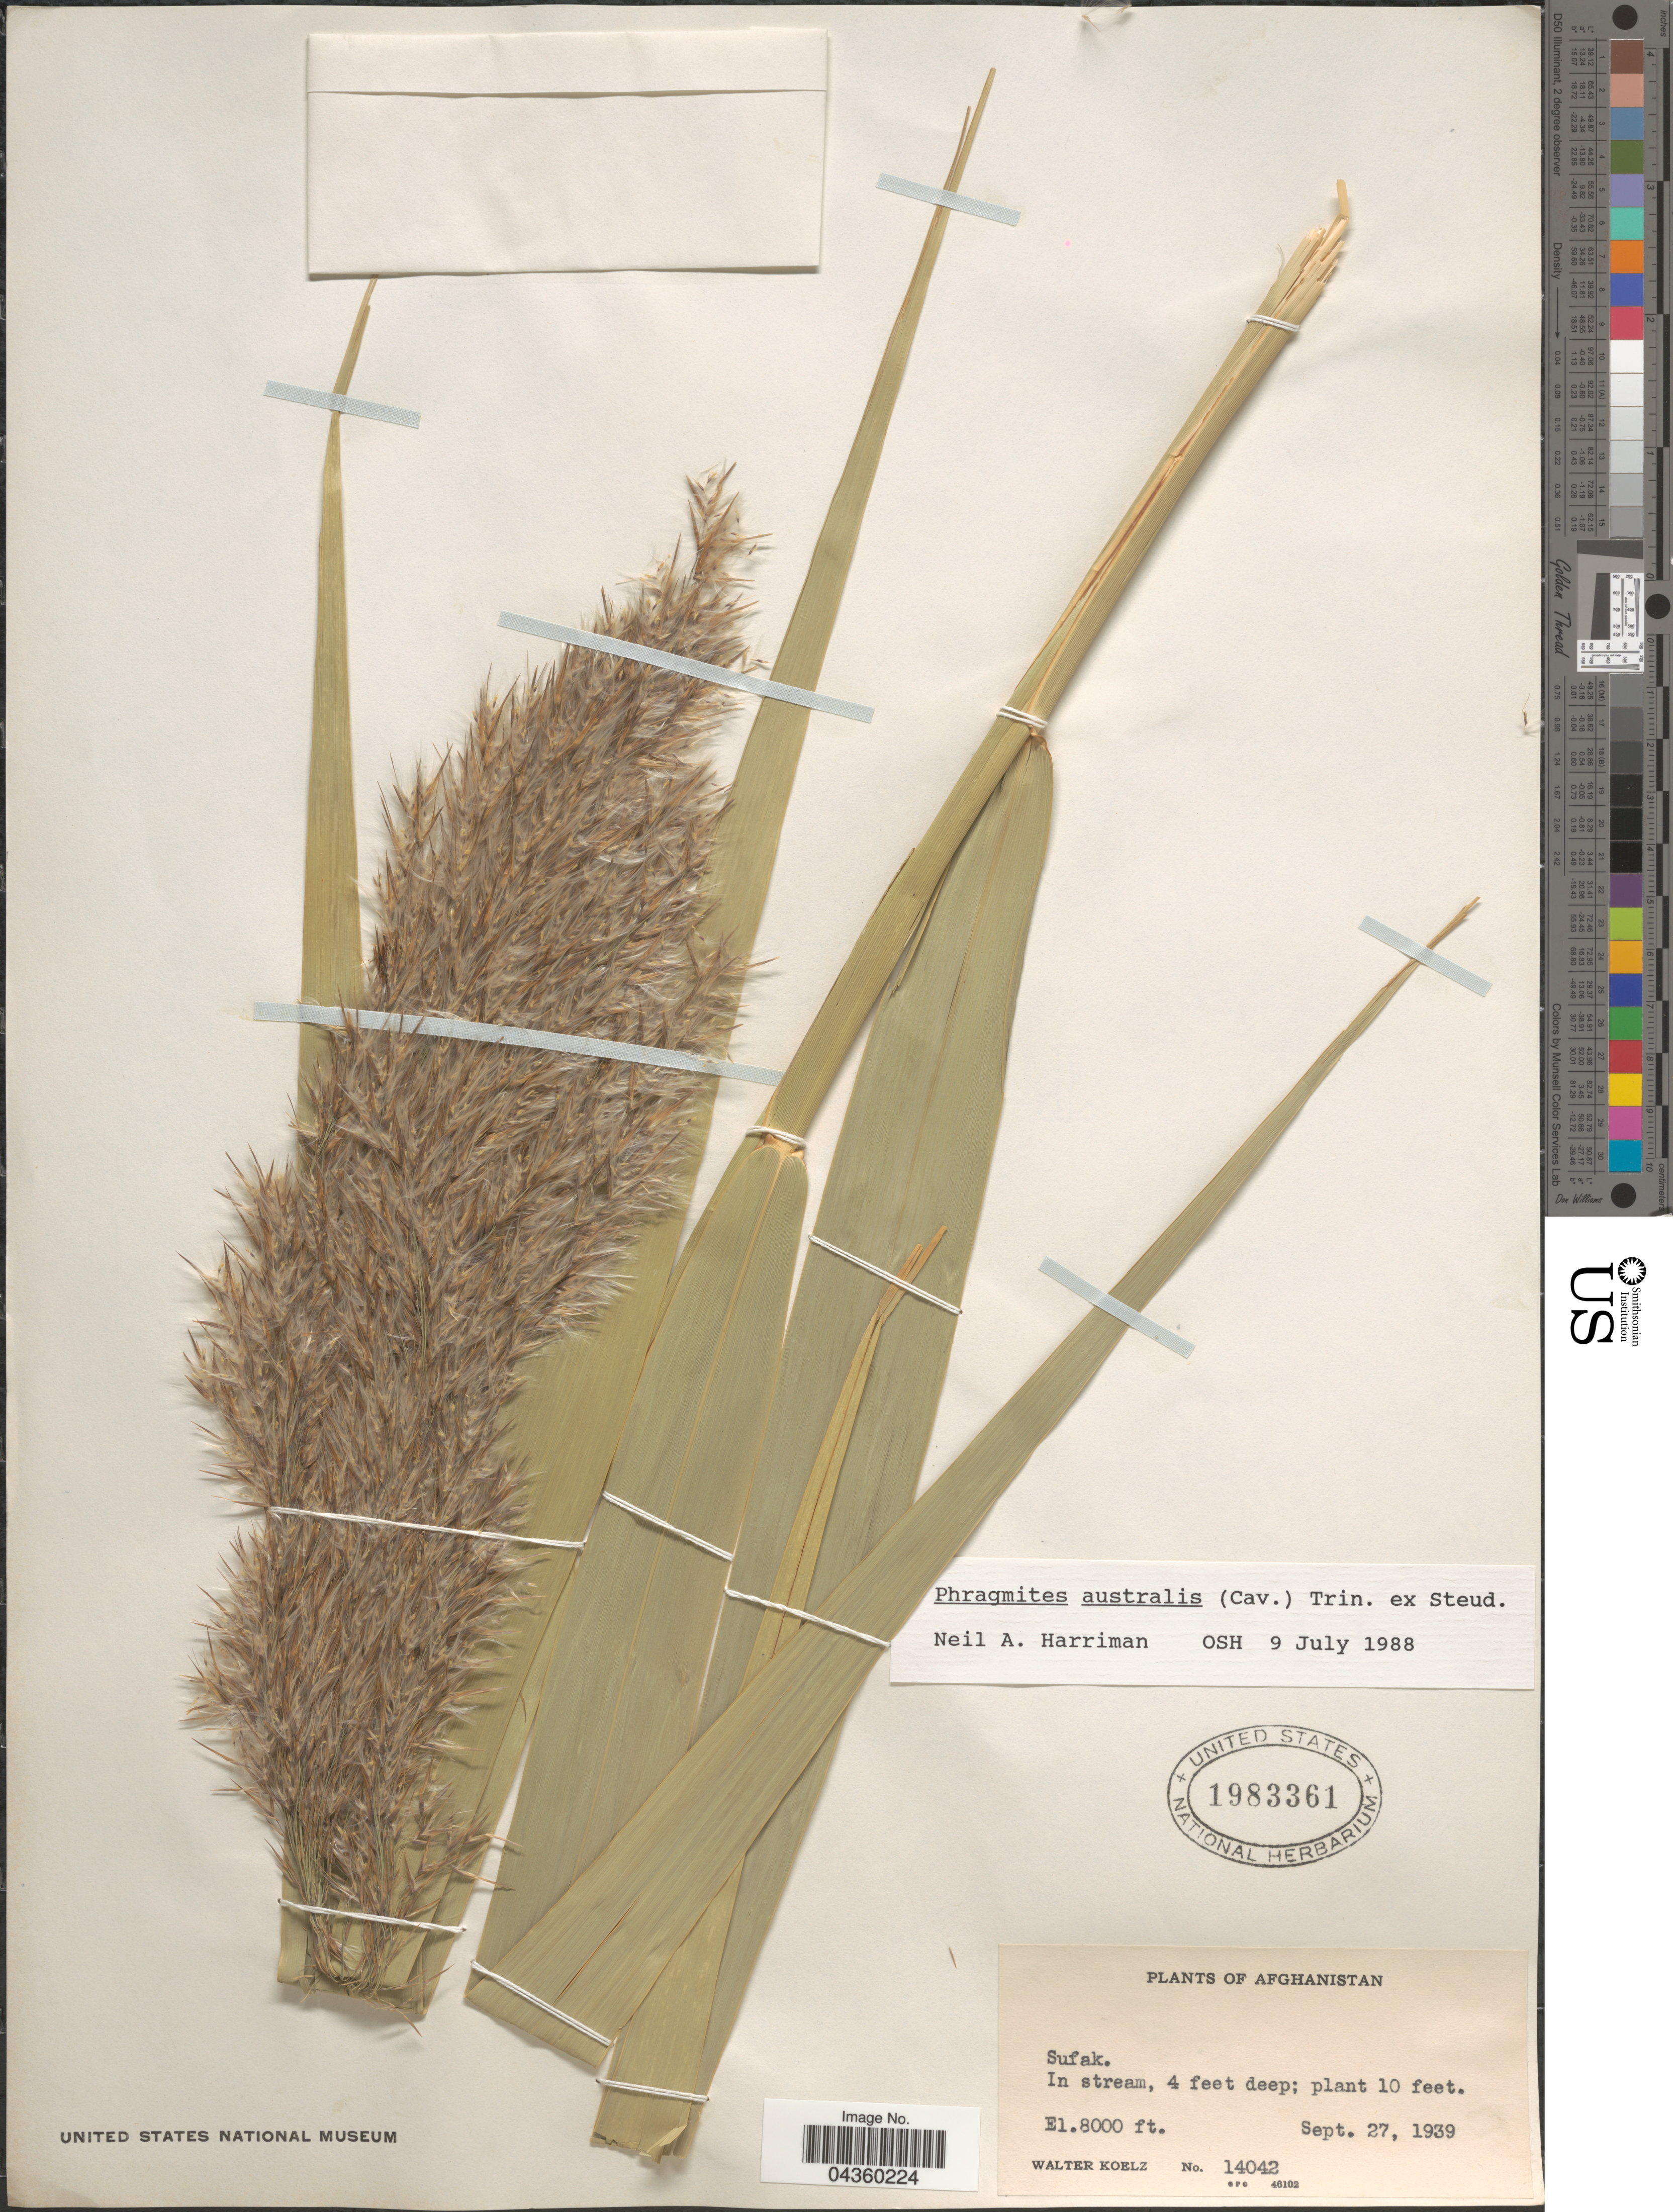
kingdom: Plantae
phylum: Tracheophyta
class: Liliopsida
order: Poales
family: Poaceae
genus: Phragmites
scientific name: Phragmites australis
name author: (Cav.) Trin. ex Steud.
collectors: W. N. Koelz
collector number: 14042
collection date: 1939-09-27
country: Afghanistan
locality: Sufak.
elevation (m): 2438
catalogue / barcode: US 1983361